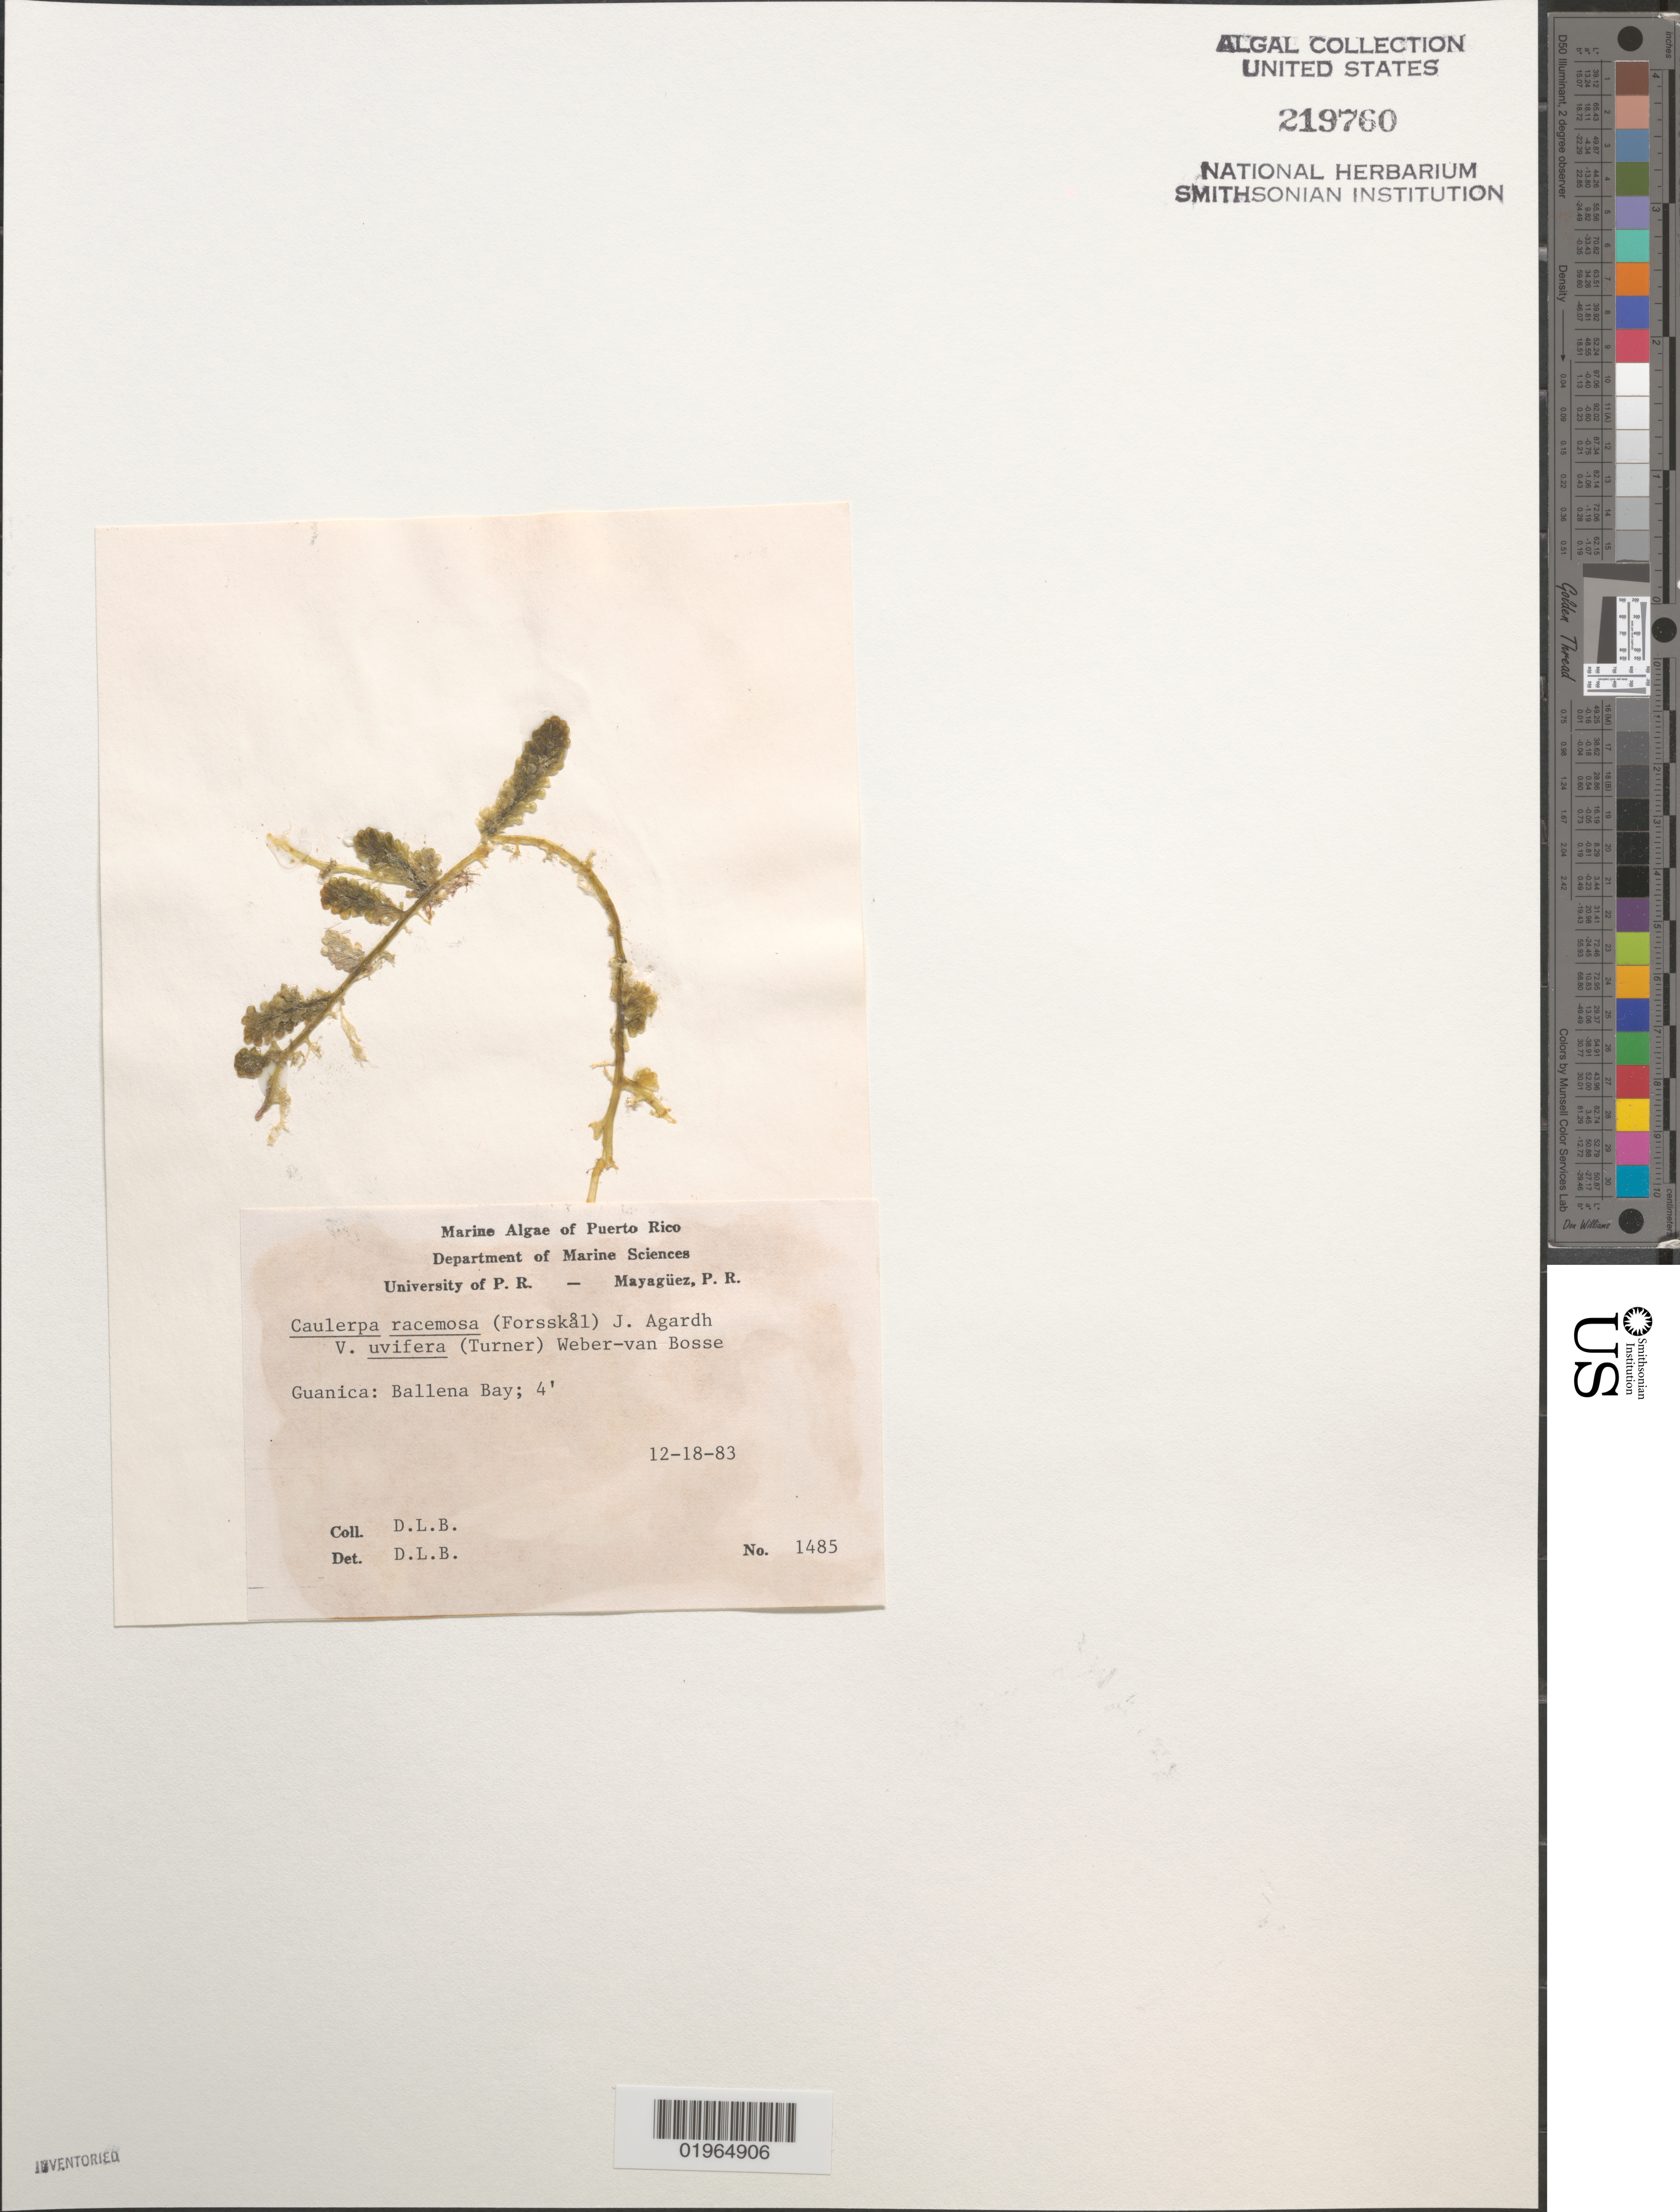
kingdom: Plantae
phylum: Chlorophyta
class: Ulvophyceae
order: Bryopsidales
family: Caulerpaceae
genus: Caulerpa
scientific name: Caulerpa racemosa var. uvifera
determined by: Ballantine, D. L.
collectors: D.L. Ballantine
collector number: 1485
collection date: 1983-12-18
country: Puerto Rico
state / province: Guanica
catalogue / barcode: US 219760